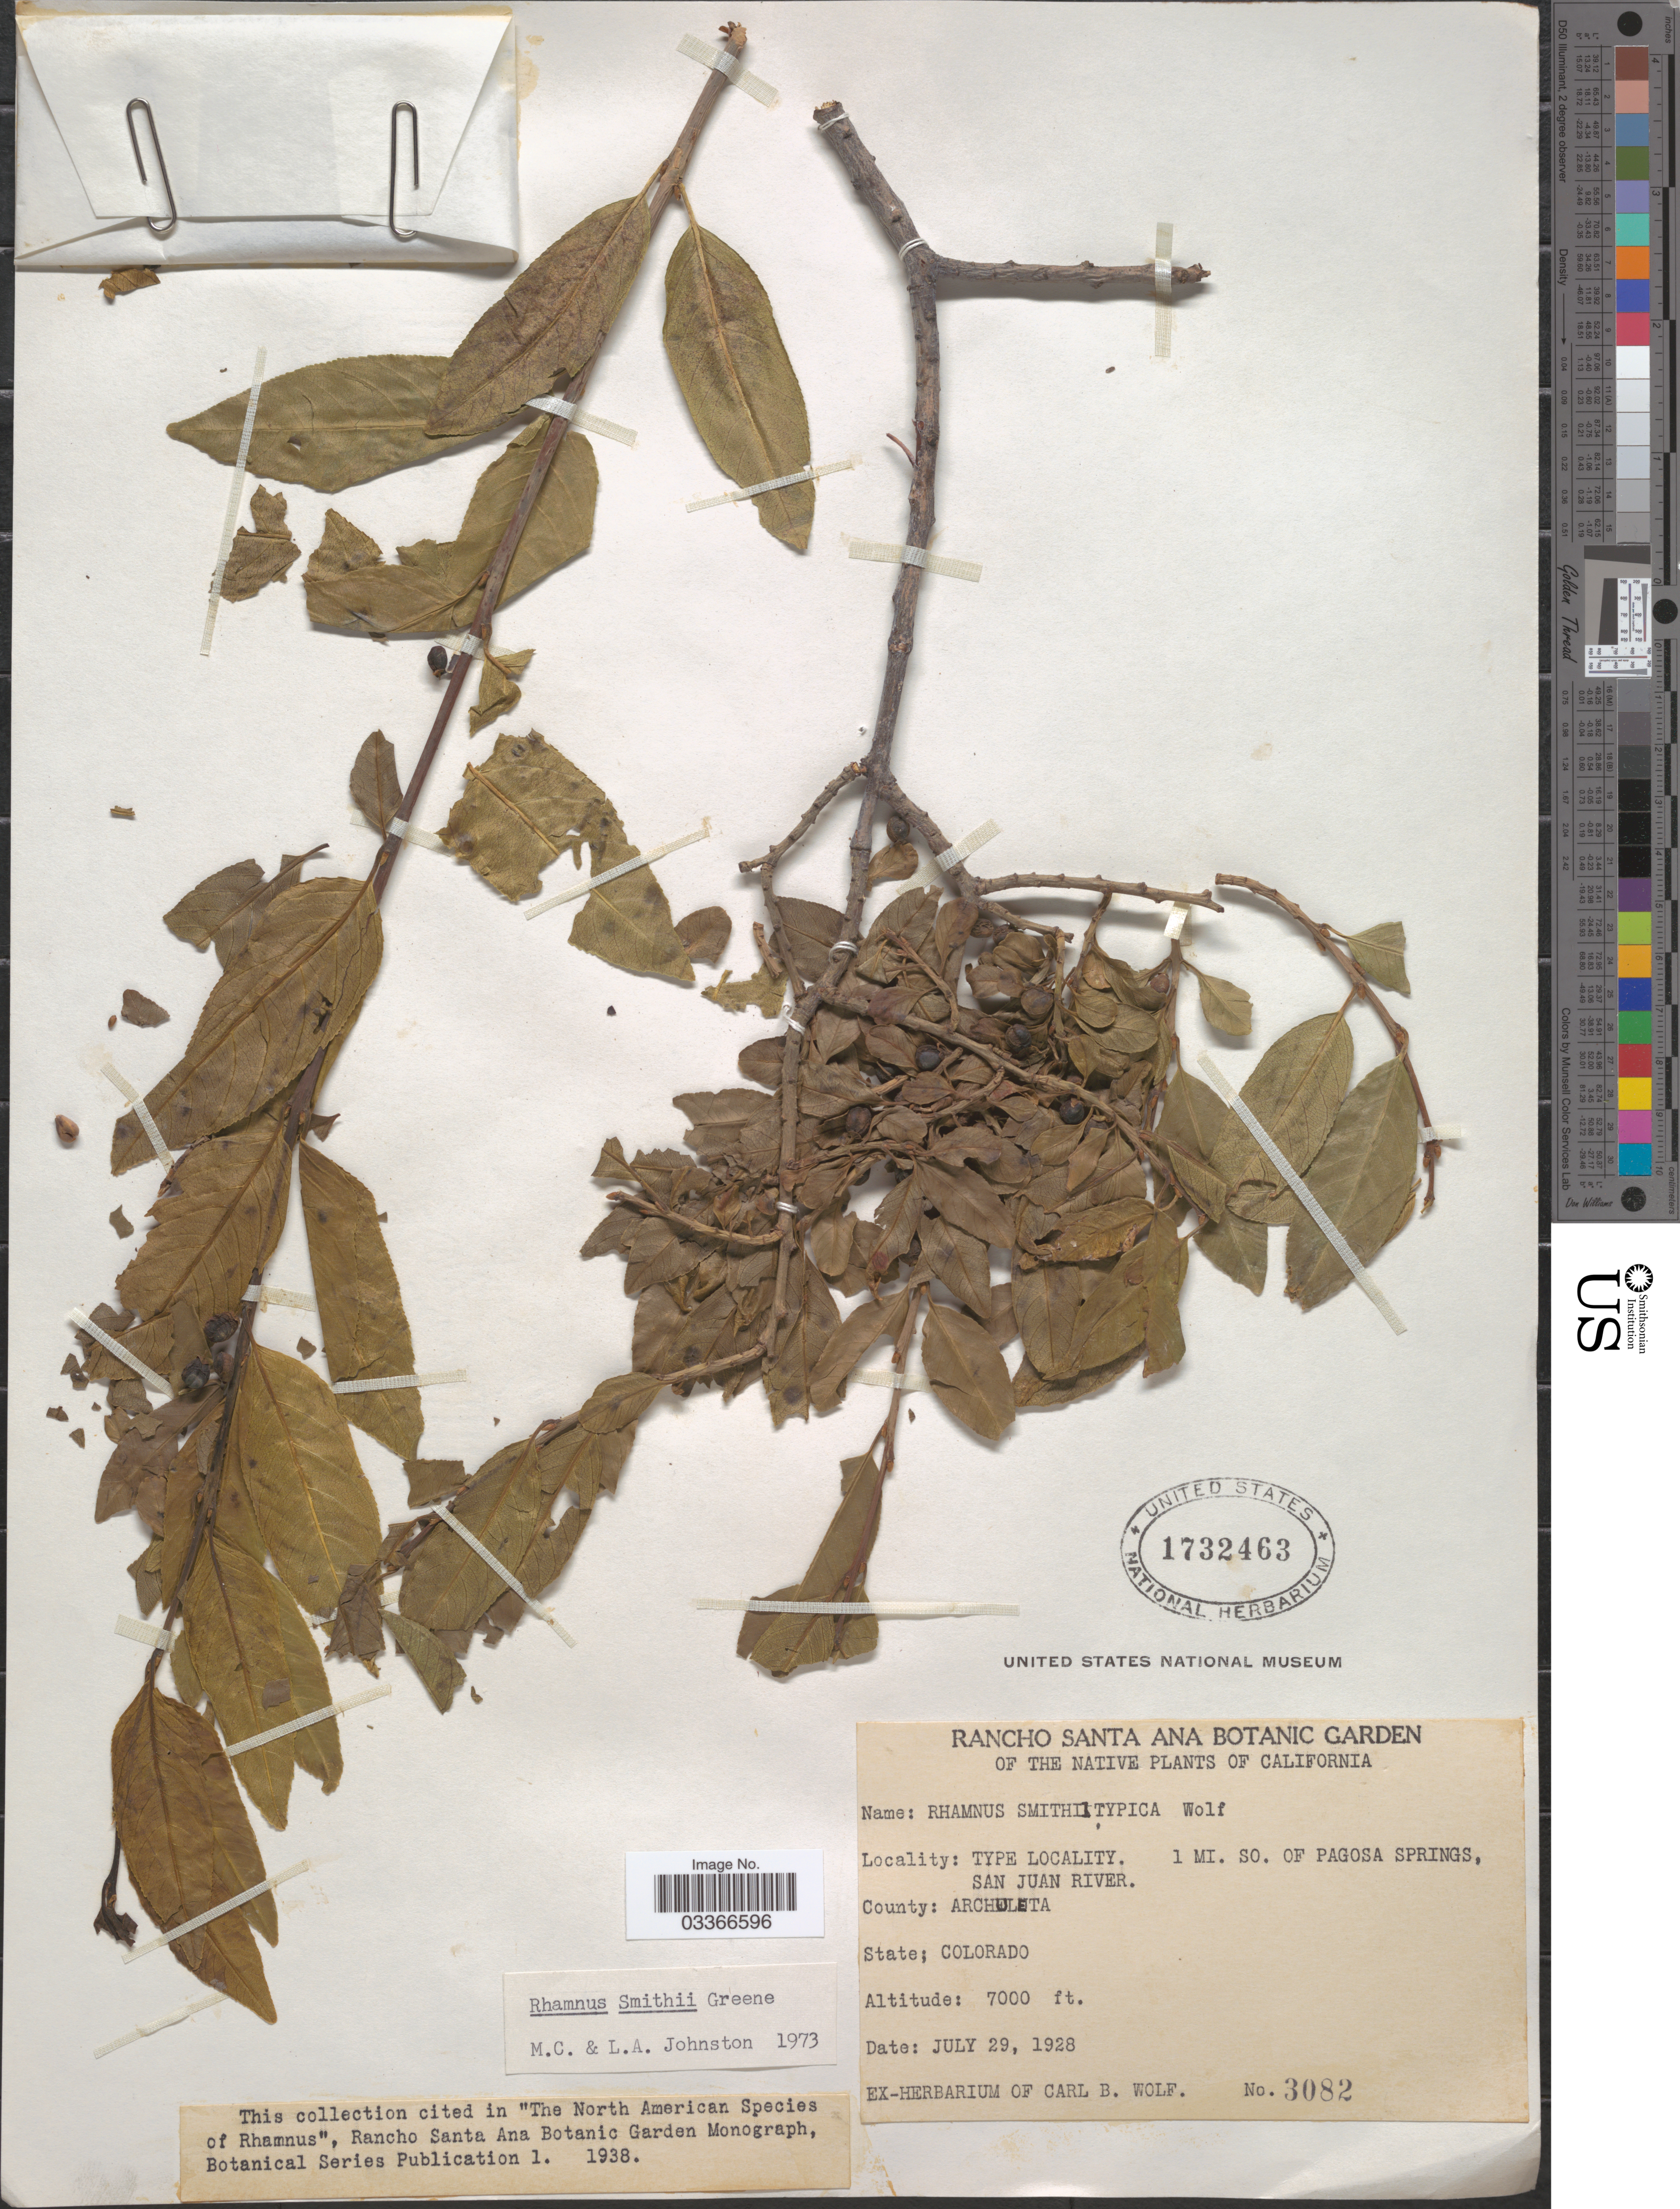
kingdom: Plantae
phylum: Tracheophyta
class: Magnoliopsida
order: Rosales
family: Rhamnaceae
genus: Rhamnus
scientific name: Rhamnus smithii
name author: Greene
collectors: ex herb. Carl B. Wolf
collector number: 3082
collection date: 1928-07-29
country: United States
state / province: Colorado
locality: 1 mi. SO. of Pagosa Springs, San Juan River. County: Archuleta.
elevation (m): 2134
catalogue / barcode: US 1732463